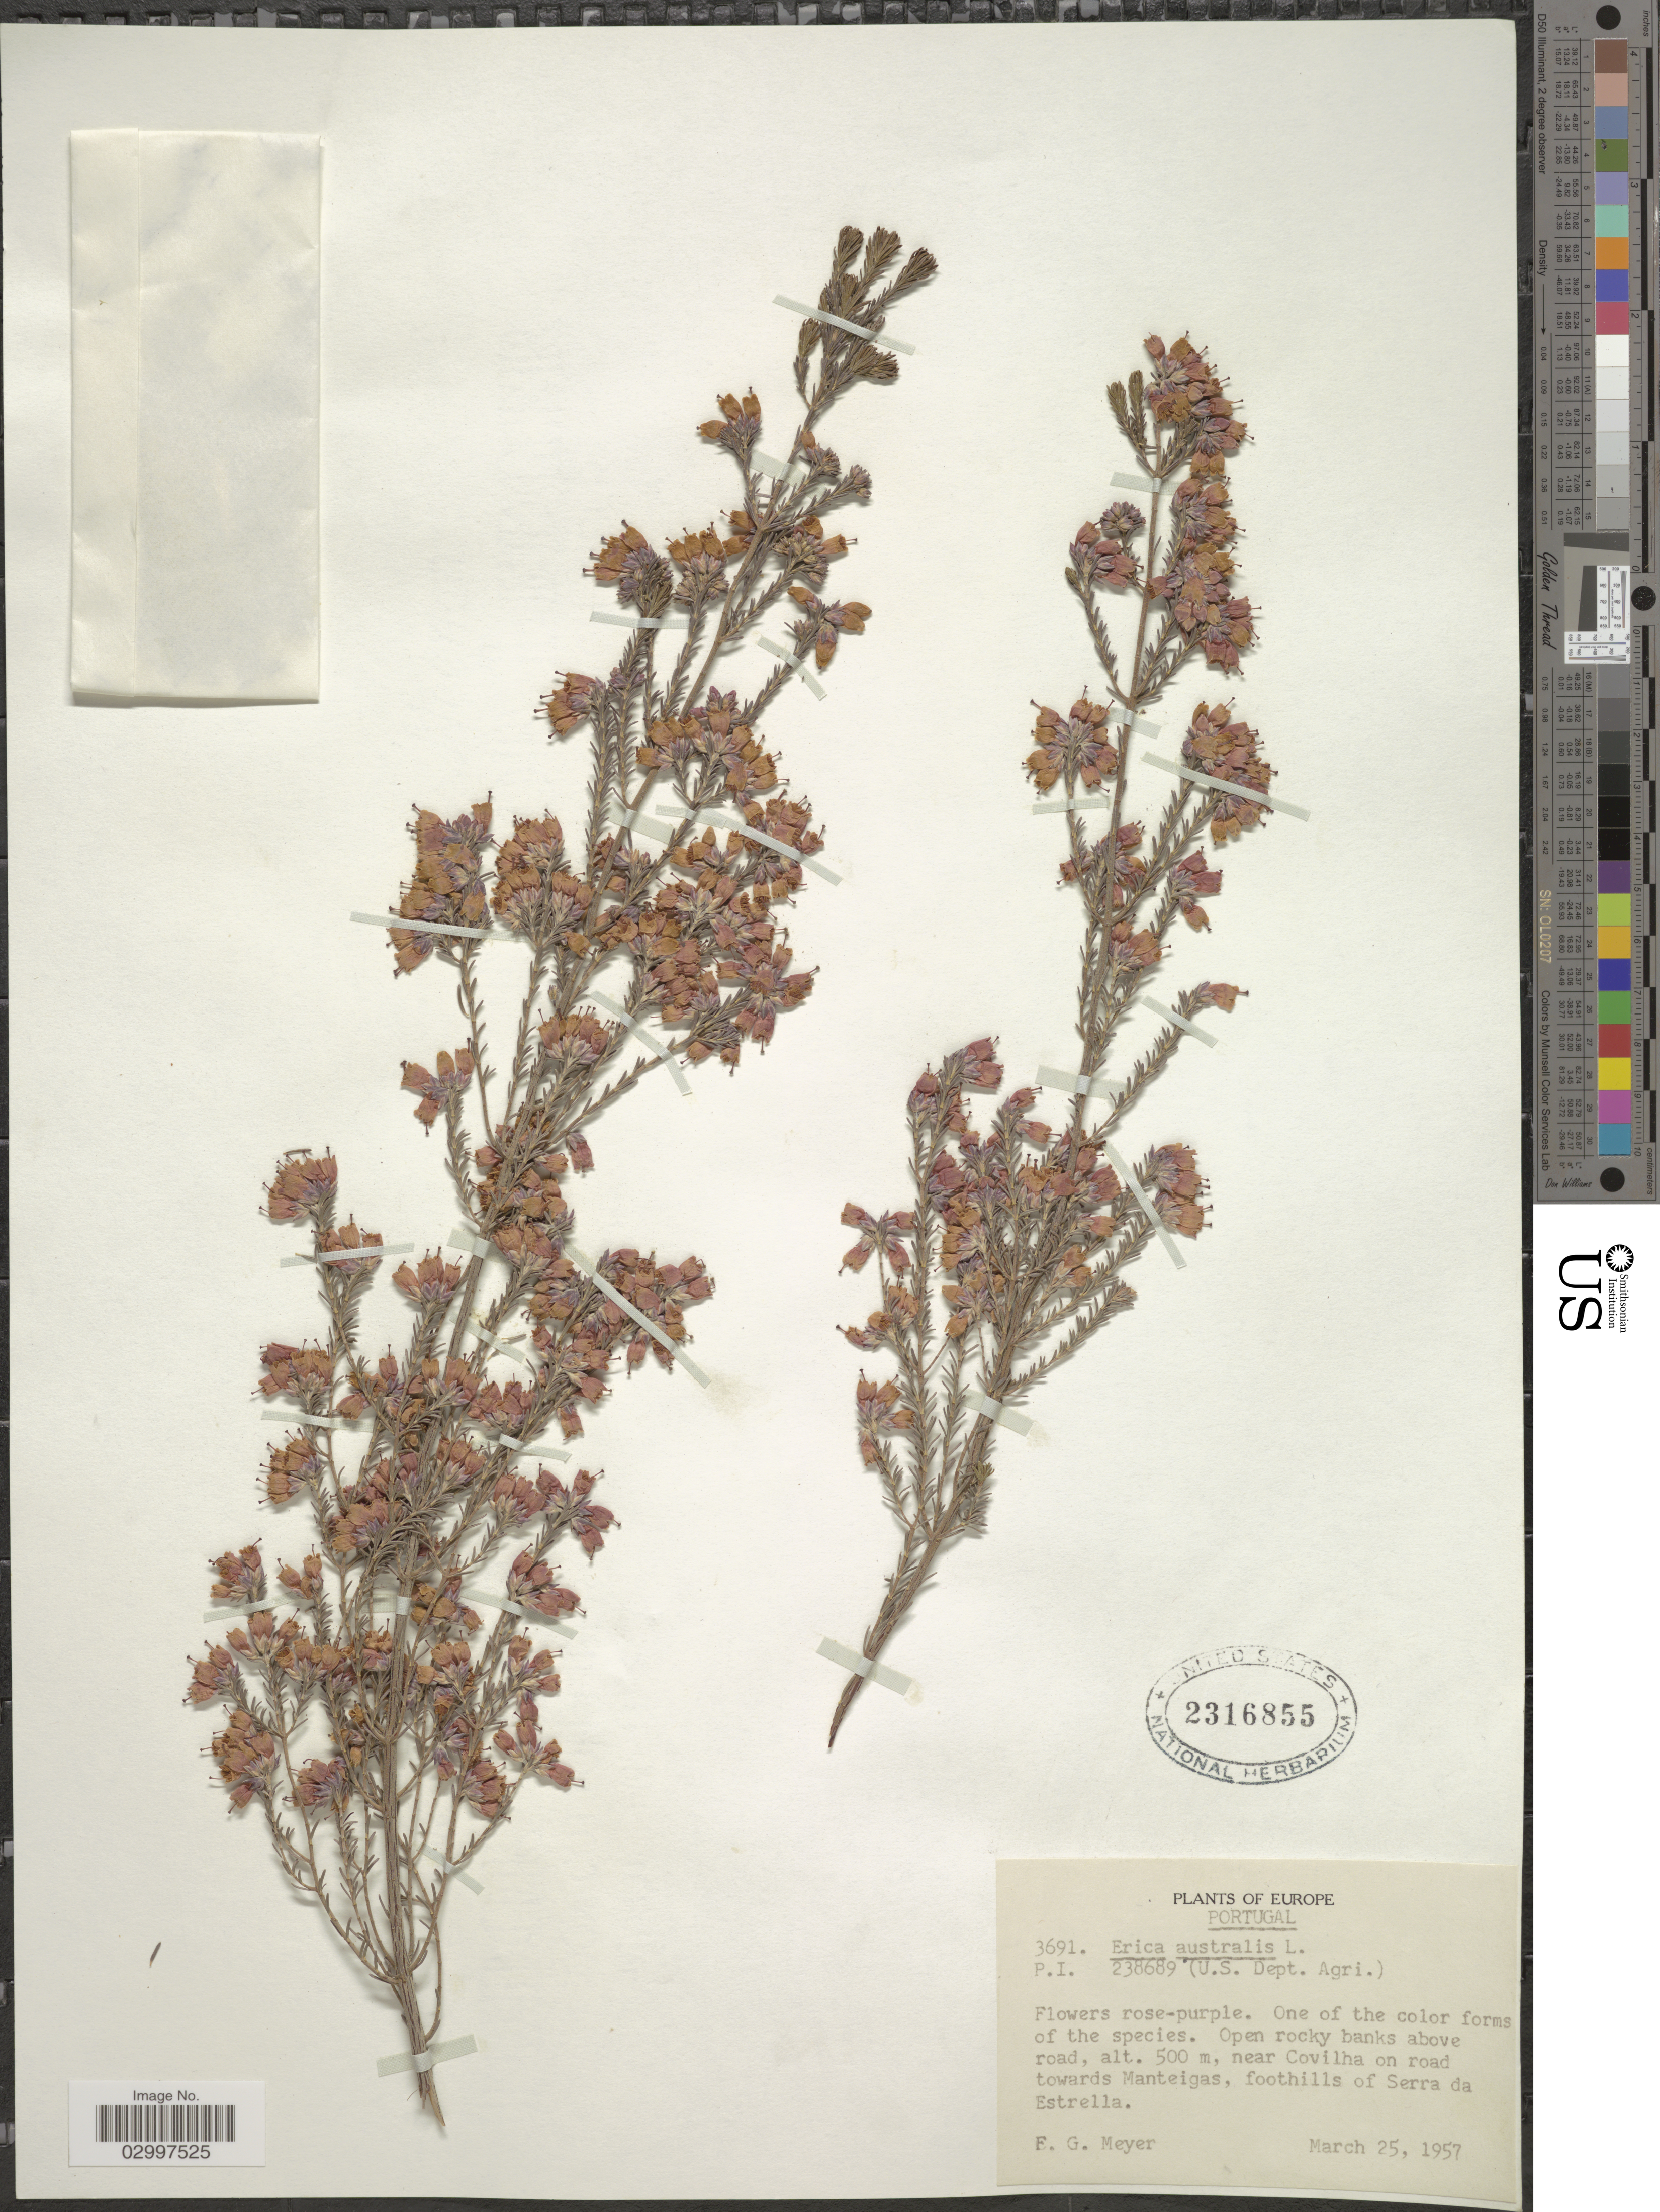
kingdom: Plantae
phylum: Tracheophyta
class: Magnoliopsida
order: Ericales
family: Ericaceae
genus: Erica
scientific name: Erica australis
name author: L.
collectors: F. G. Meyer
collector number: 3691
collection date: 1957-03-25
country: Portugal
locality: Near Covilha on road towards Manteigas, foothills of Serra da Estrella.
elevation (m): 500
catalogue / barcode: US 2316855